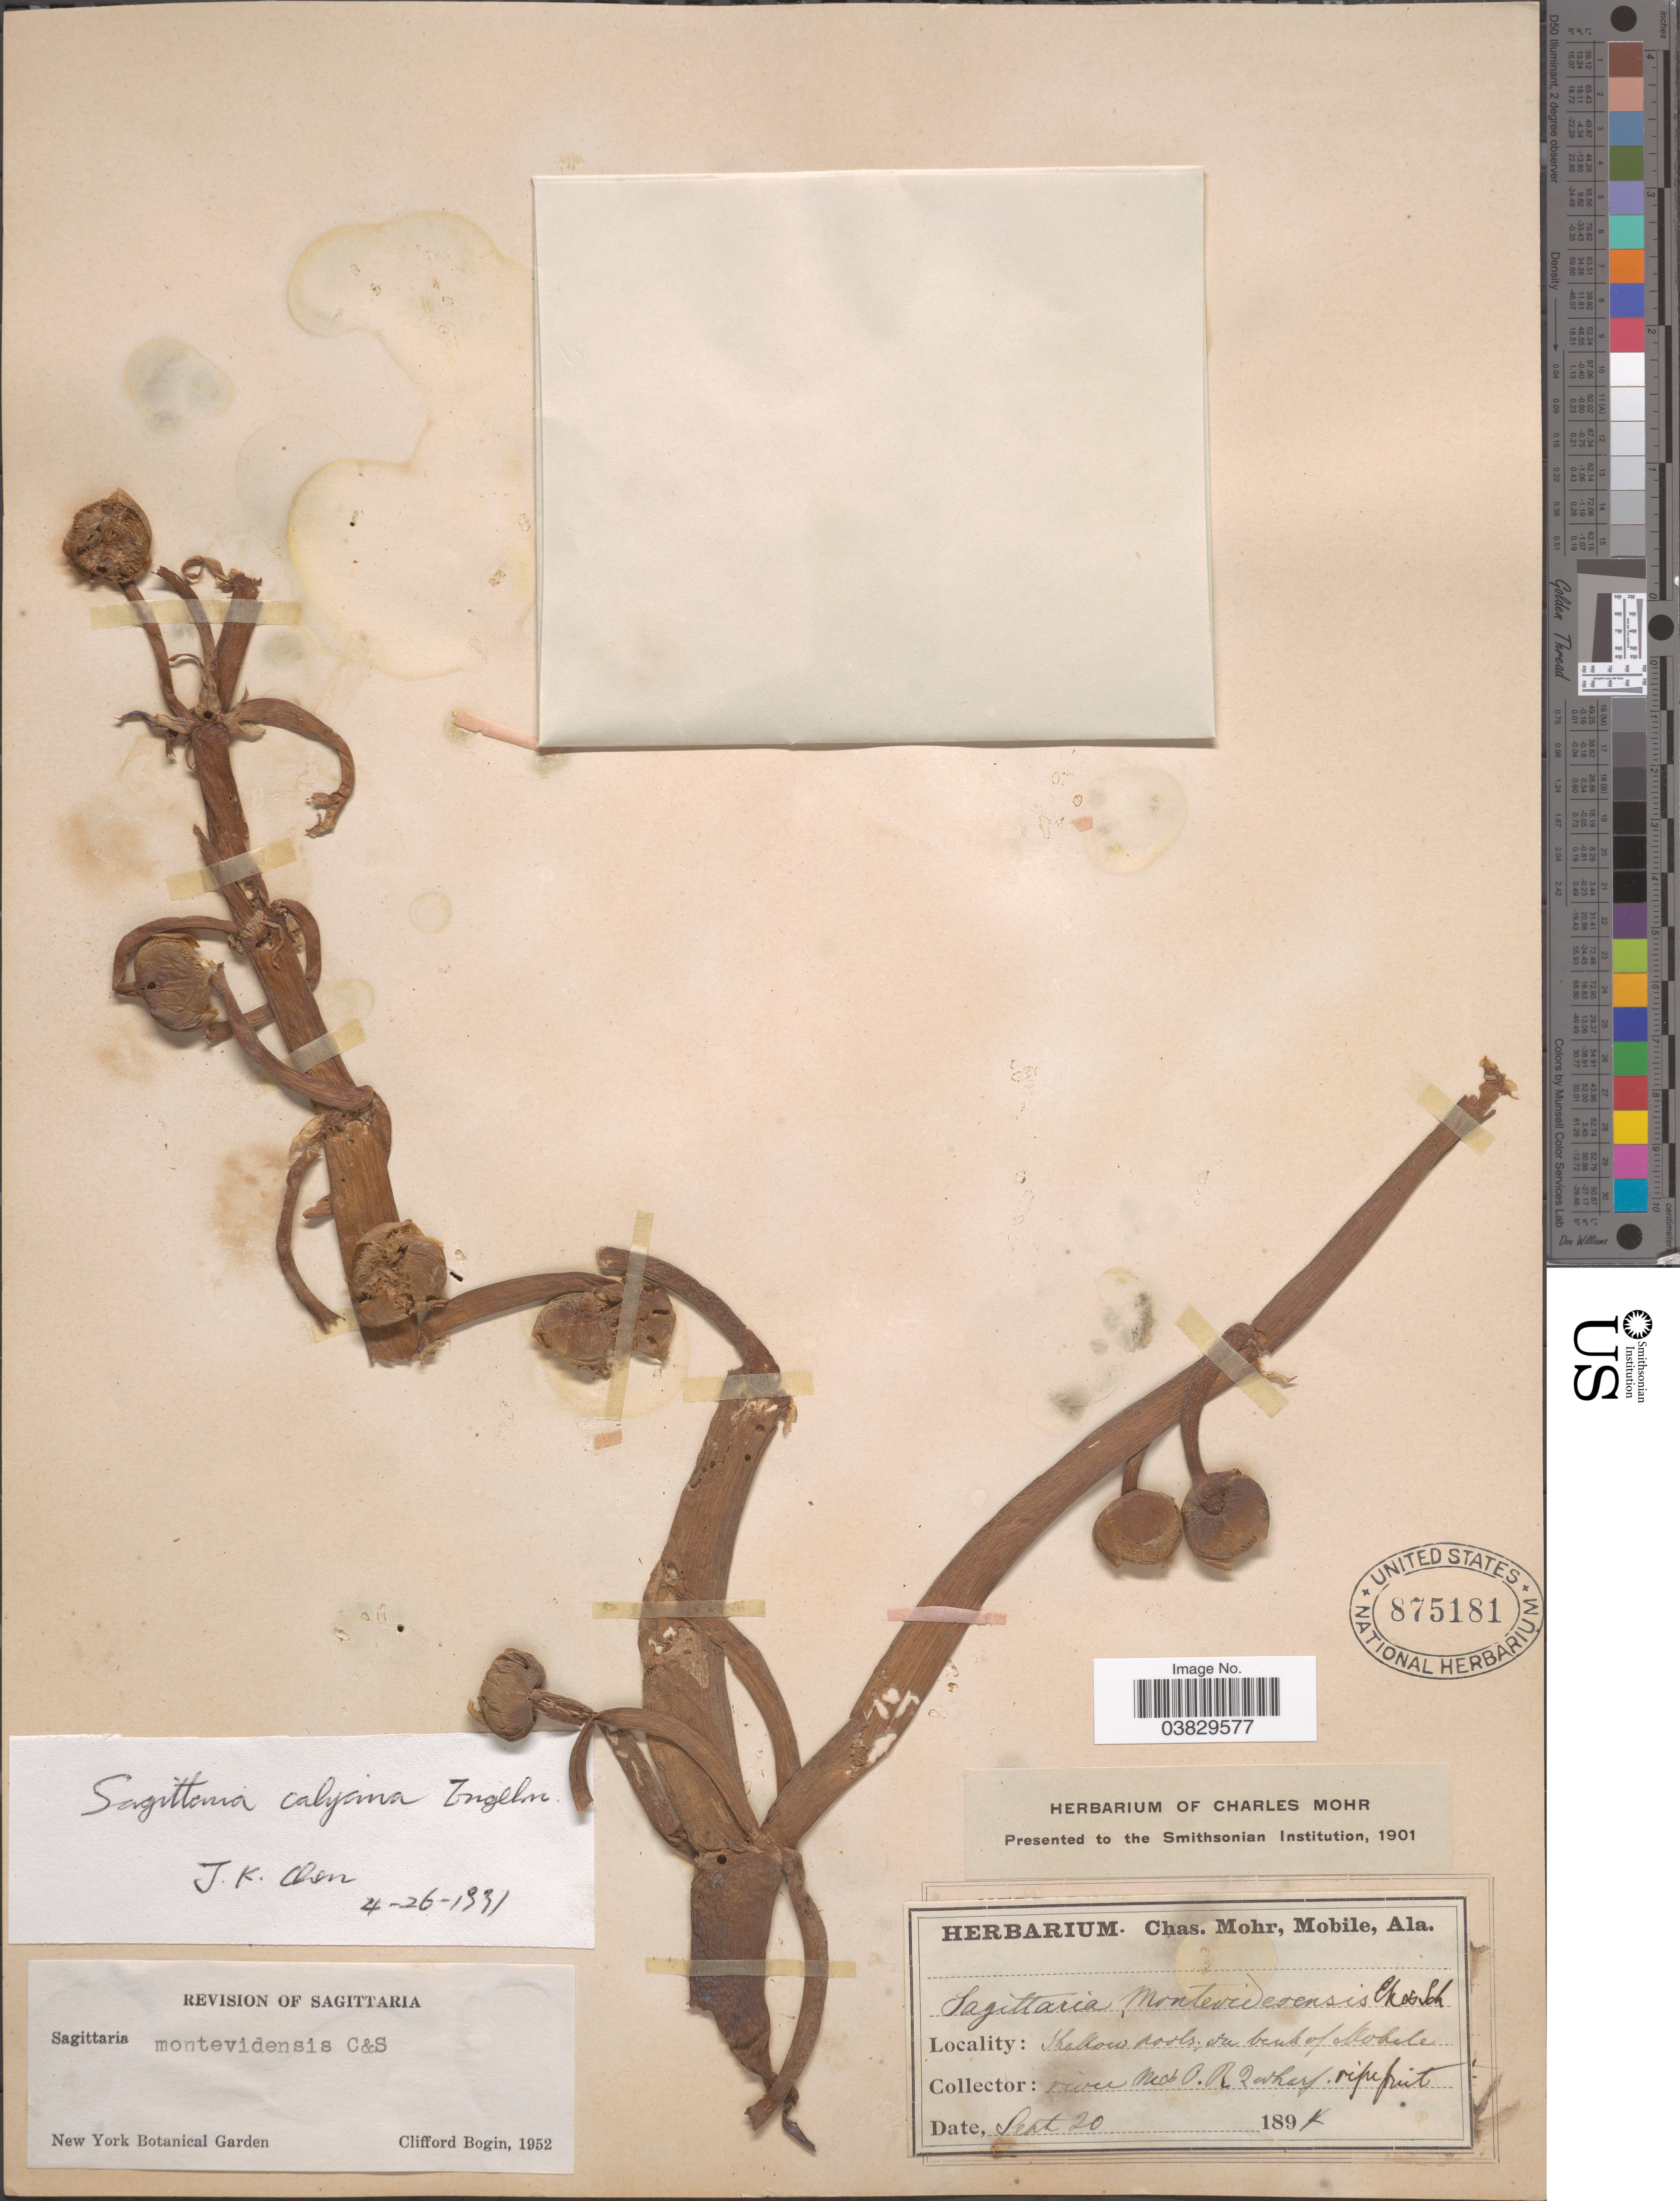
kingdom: Plantae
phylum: Tracheophyta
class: Liliopsida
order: Alismatales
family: Alismataceae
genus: Sagittaria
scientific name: Sagittaria calycina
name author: Engelm.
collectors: ex herb. Charles Mohr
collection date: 1894-09-20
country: United States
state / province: Alabama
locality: Shallow pools, on bank of Mobile river.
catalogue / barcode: US 875181